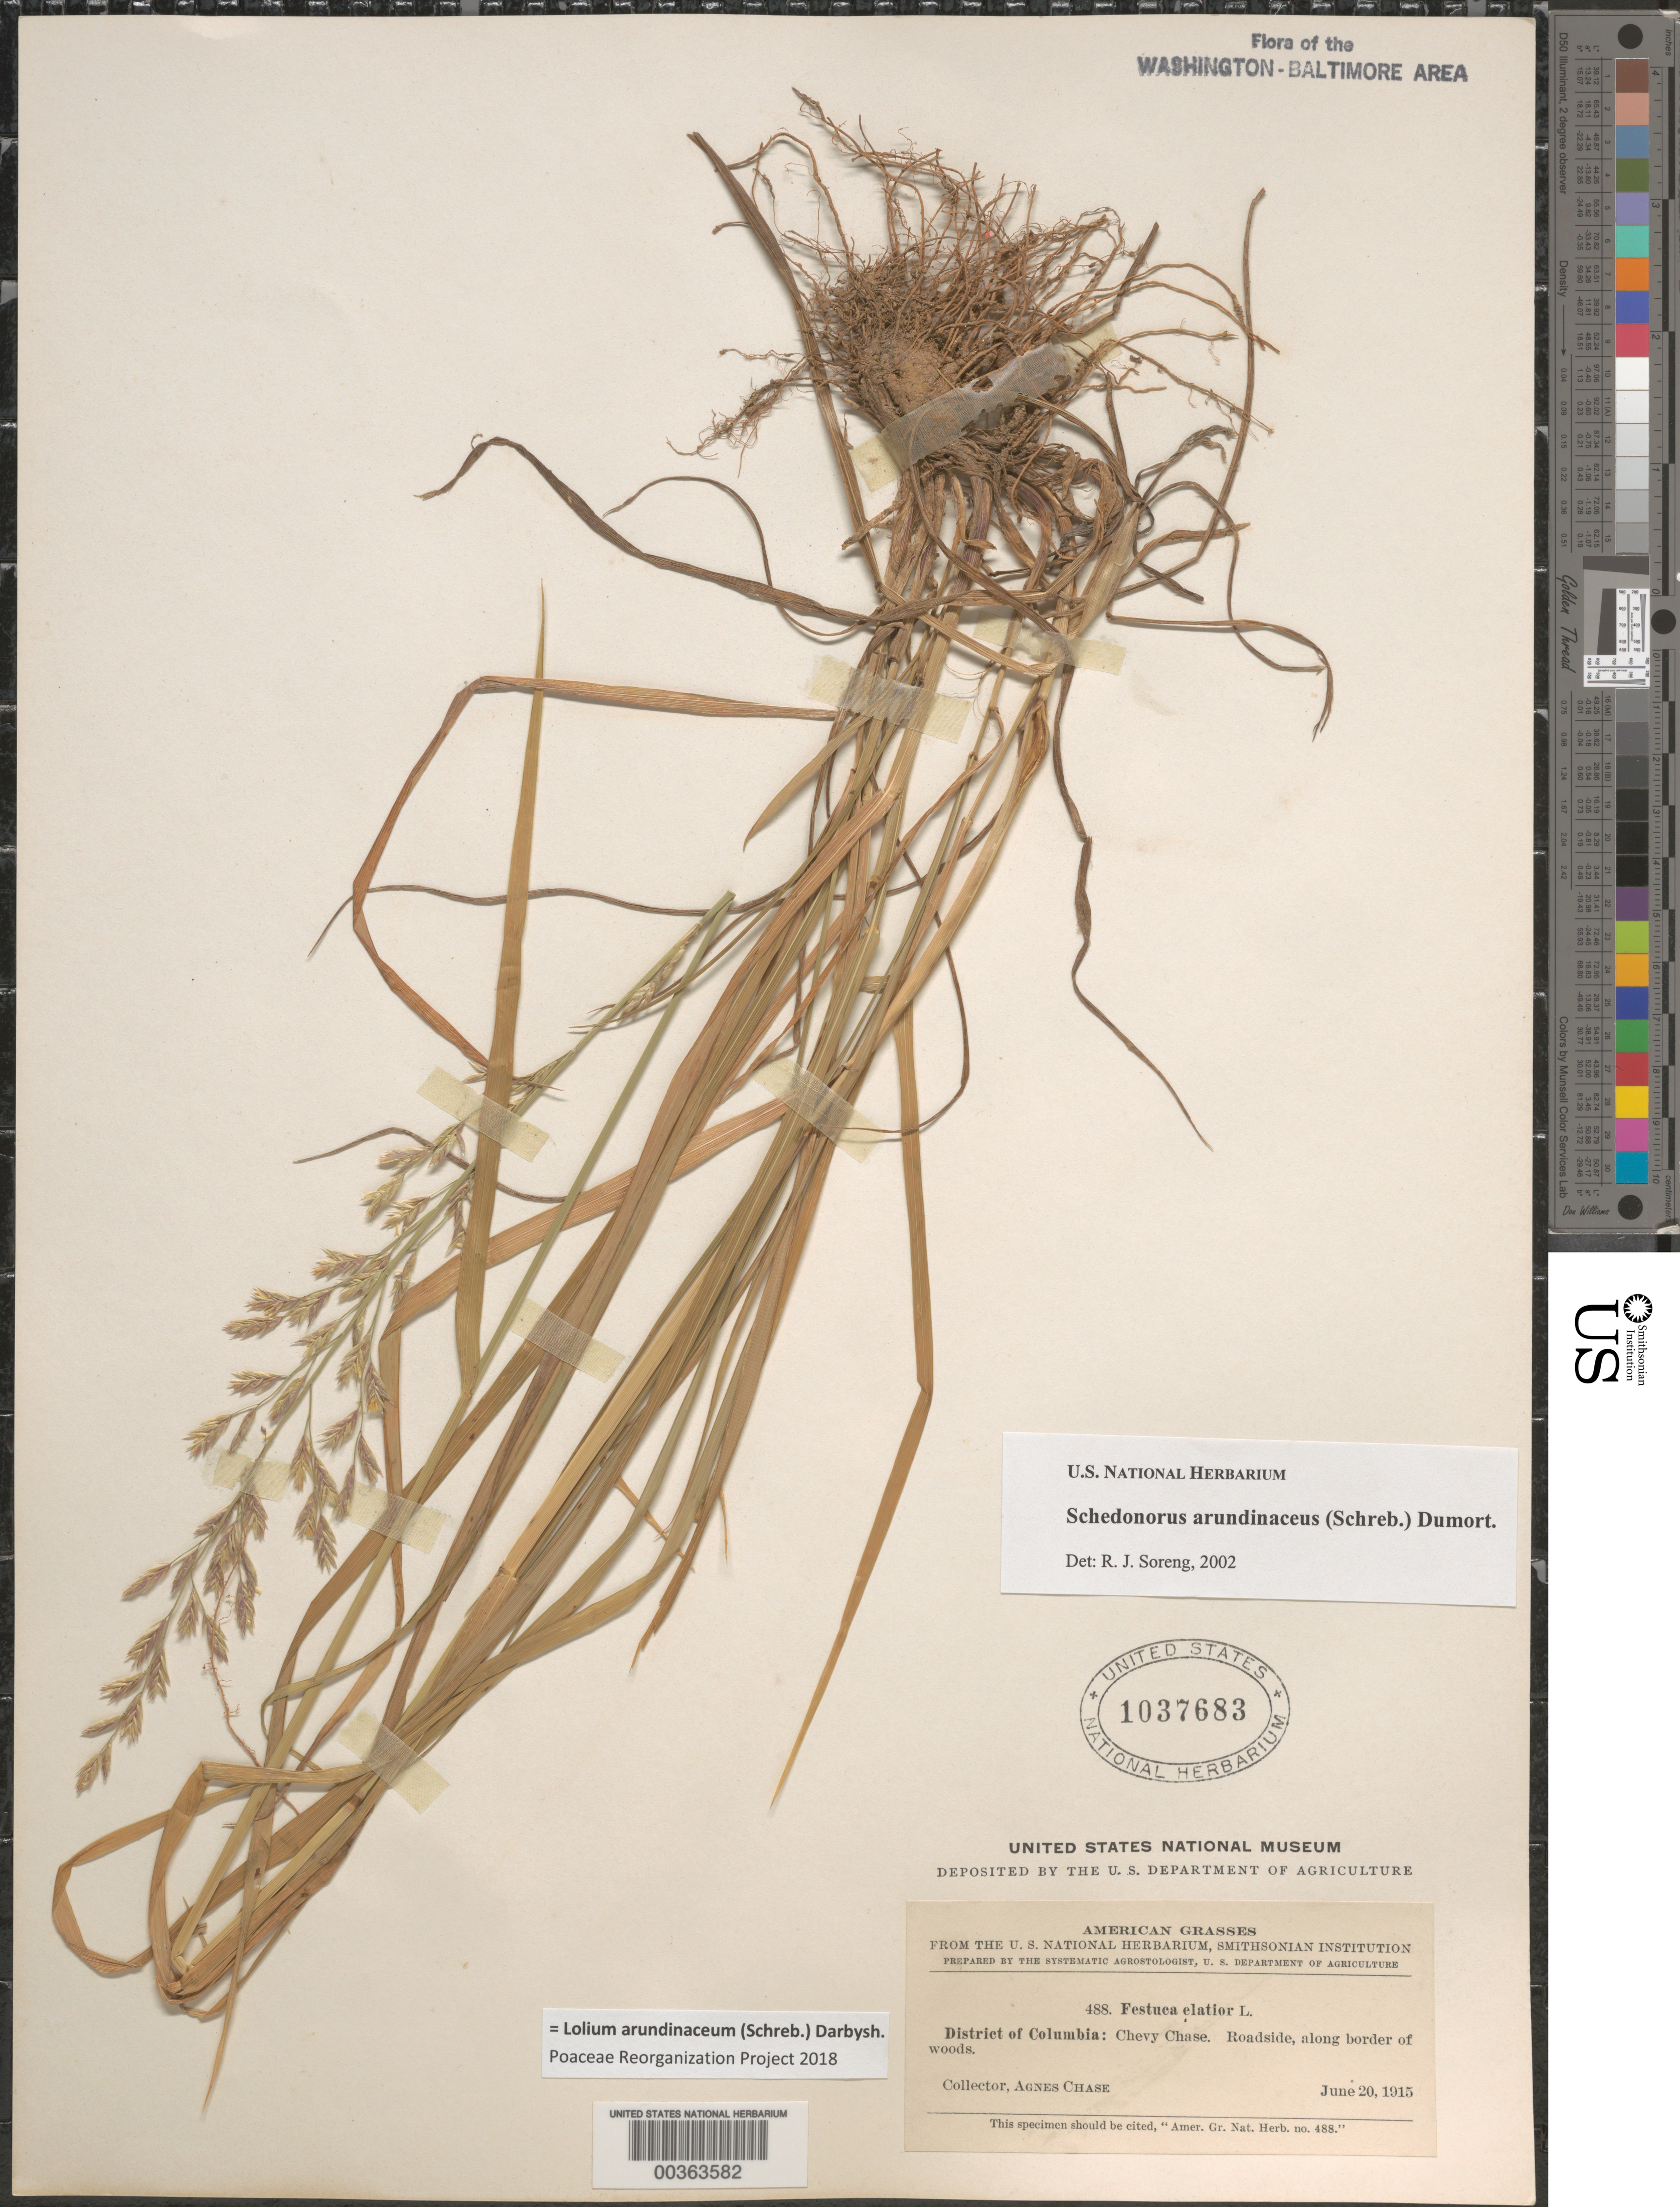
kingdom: Plantae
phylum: Tracheophyta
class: Liliopsida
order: Poales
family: Poaceae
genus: Lolium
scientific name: Lolium arundinaceum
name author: (Schreb.) Darbysh.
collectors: A. Chase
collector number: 488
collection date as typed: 20 Jun 1915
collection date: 1915-06-20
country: United States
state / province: District of Columbia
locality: Chevy Chase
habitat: Roadside, along border of woods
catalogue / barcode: US 1037683